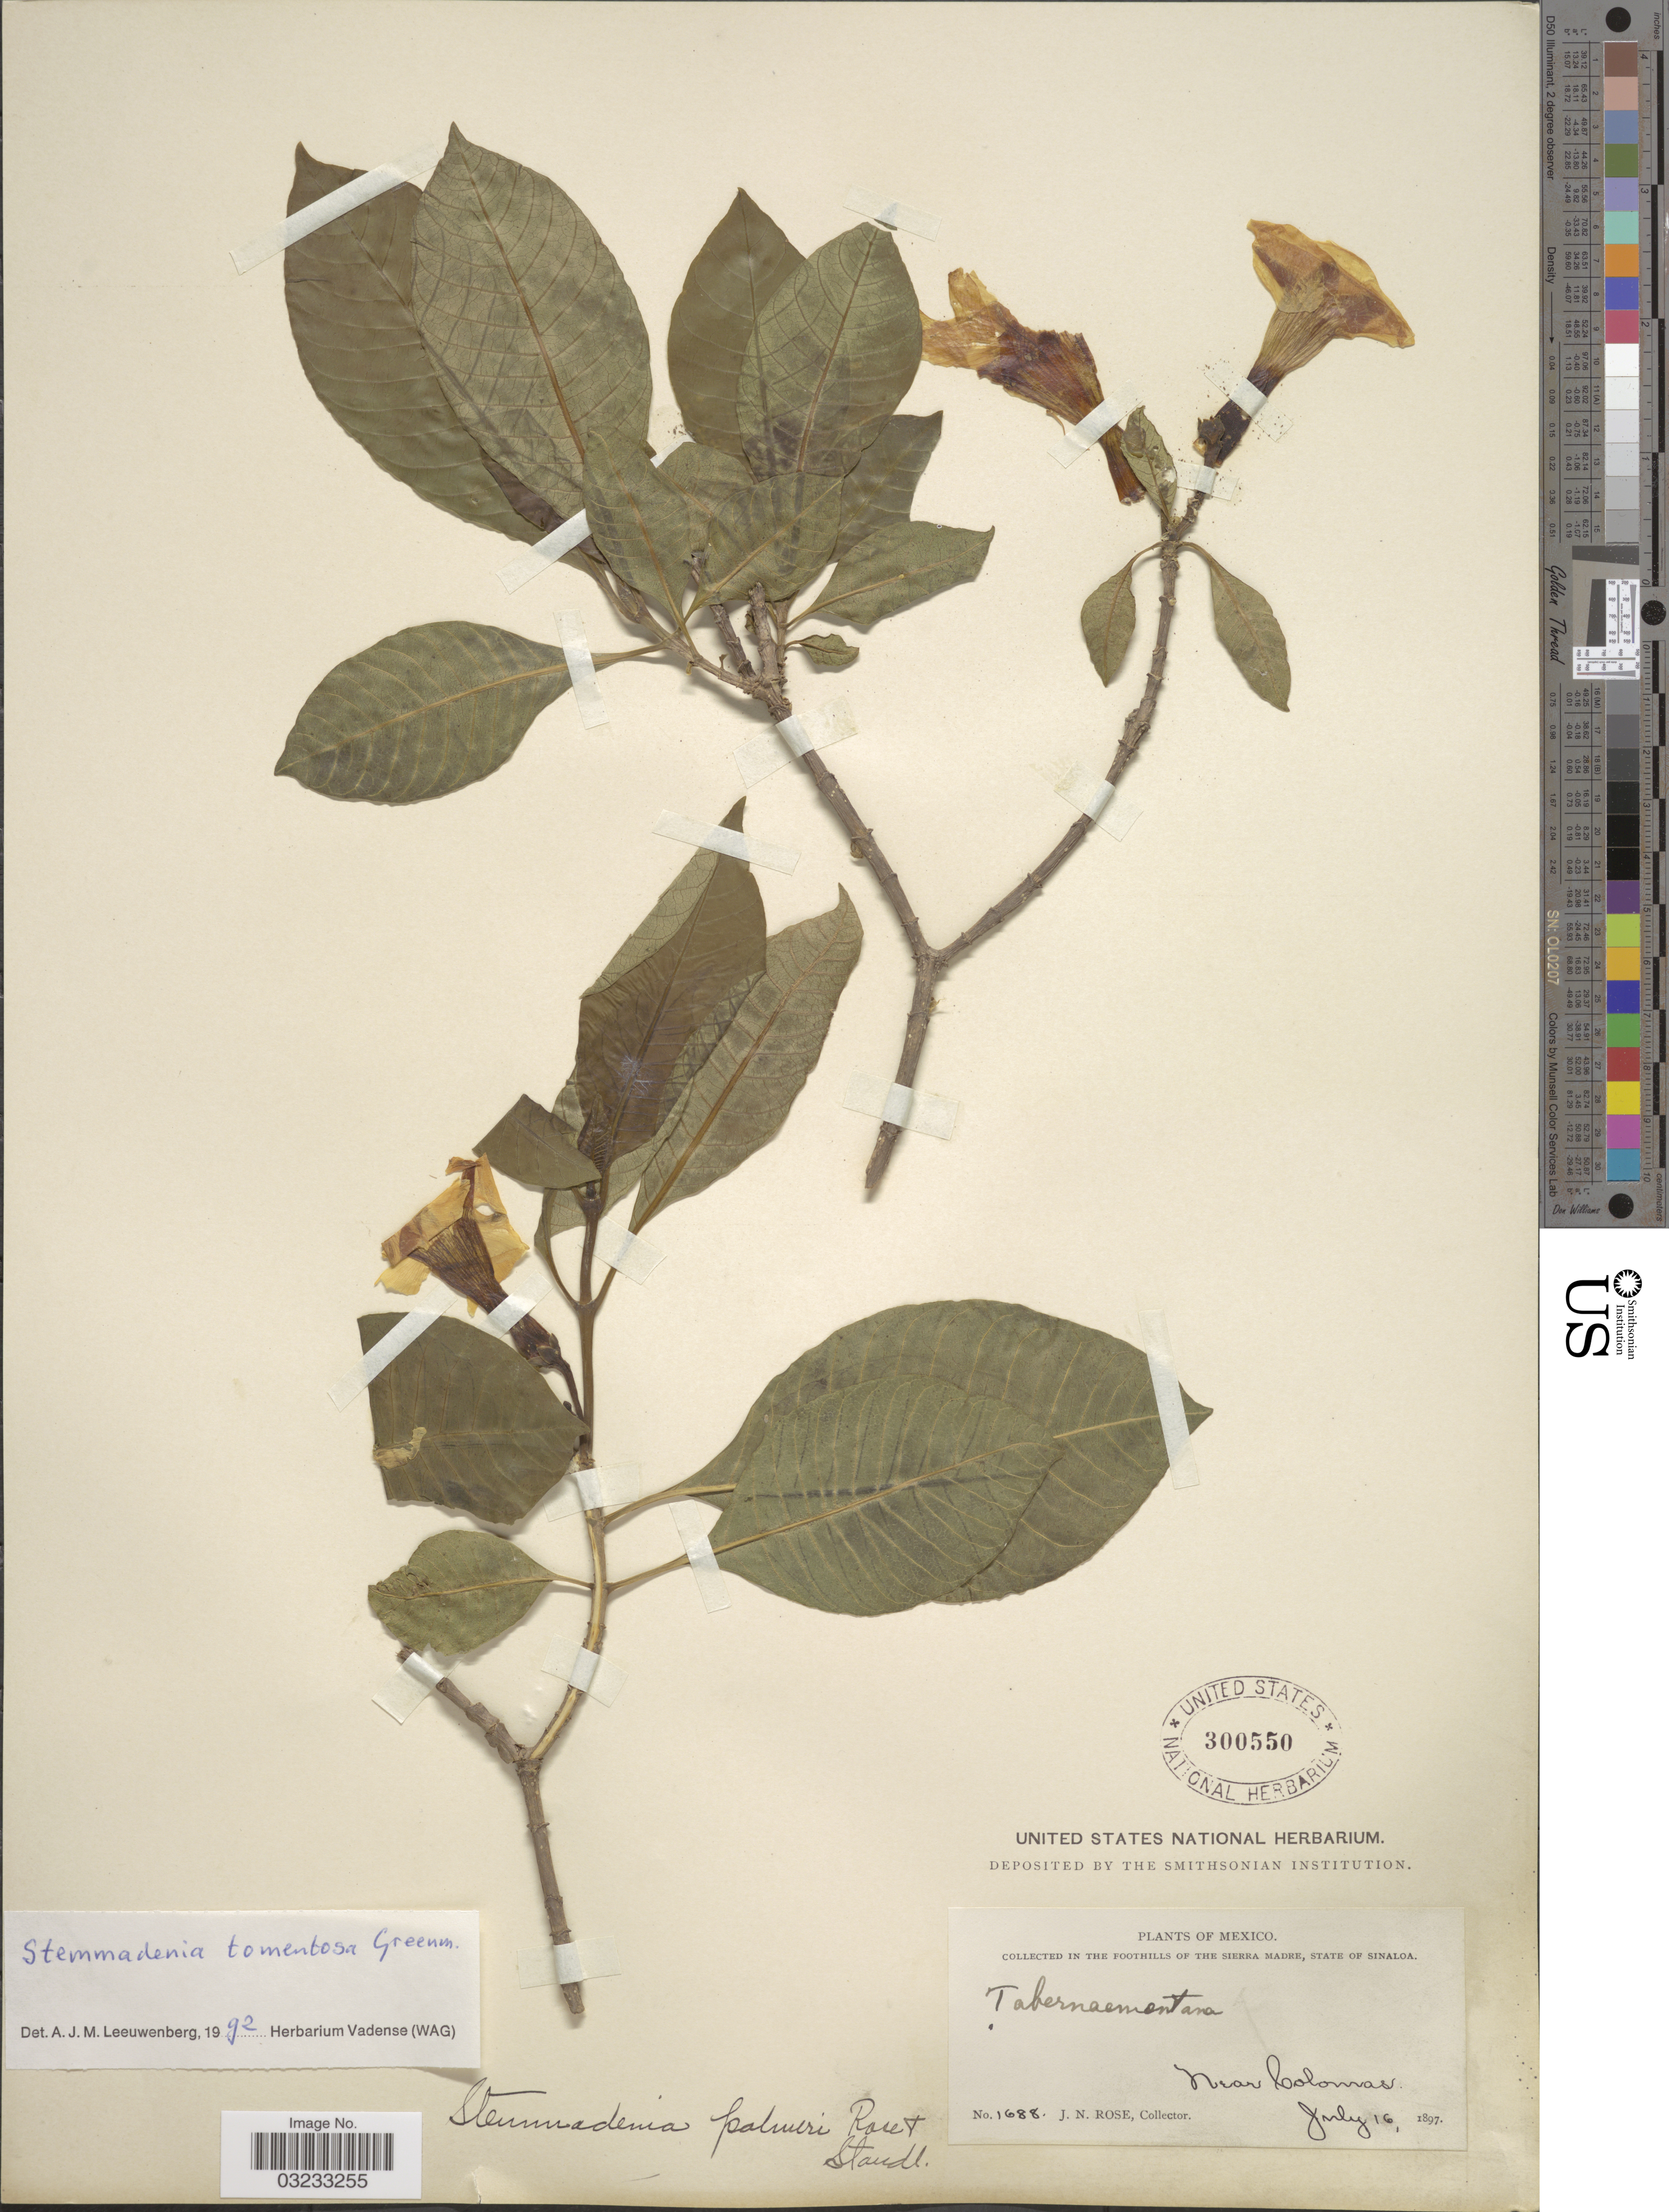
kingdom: Plantae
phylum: Tracheophyta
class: Magnoliopsida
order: Gentianales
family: Apocynaceae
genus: Stemmadenia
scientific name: Stemmadenia tomentosa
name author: Greenm.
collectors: J. N. Rose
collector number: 1688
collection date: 1897-07-16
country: Mexico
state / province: Sinaloa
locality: In the foothills of the Sierra Madre, Near Colomas.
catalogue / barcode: US 300550